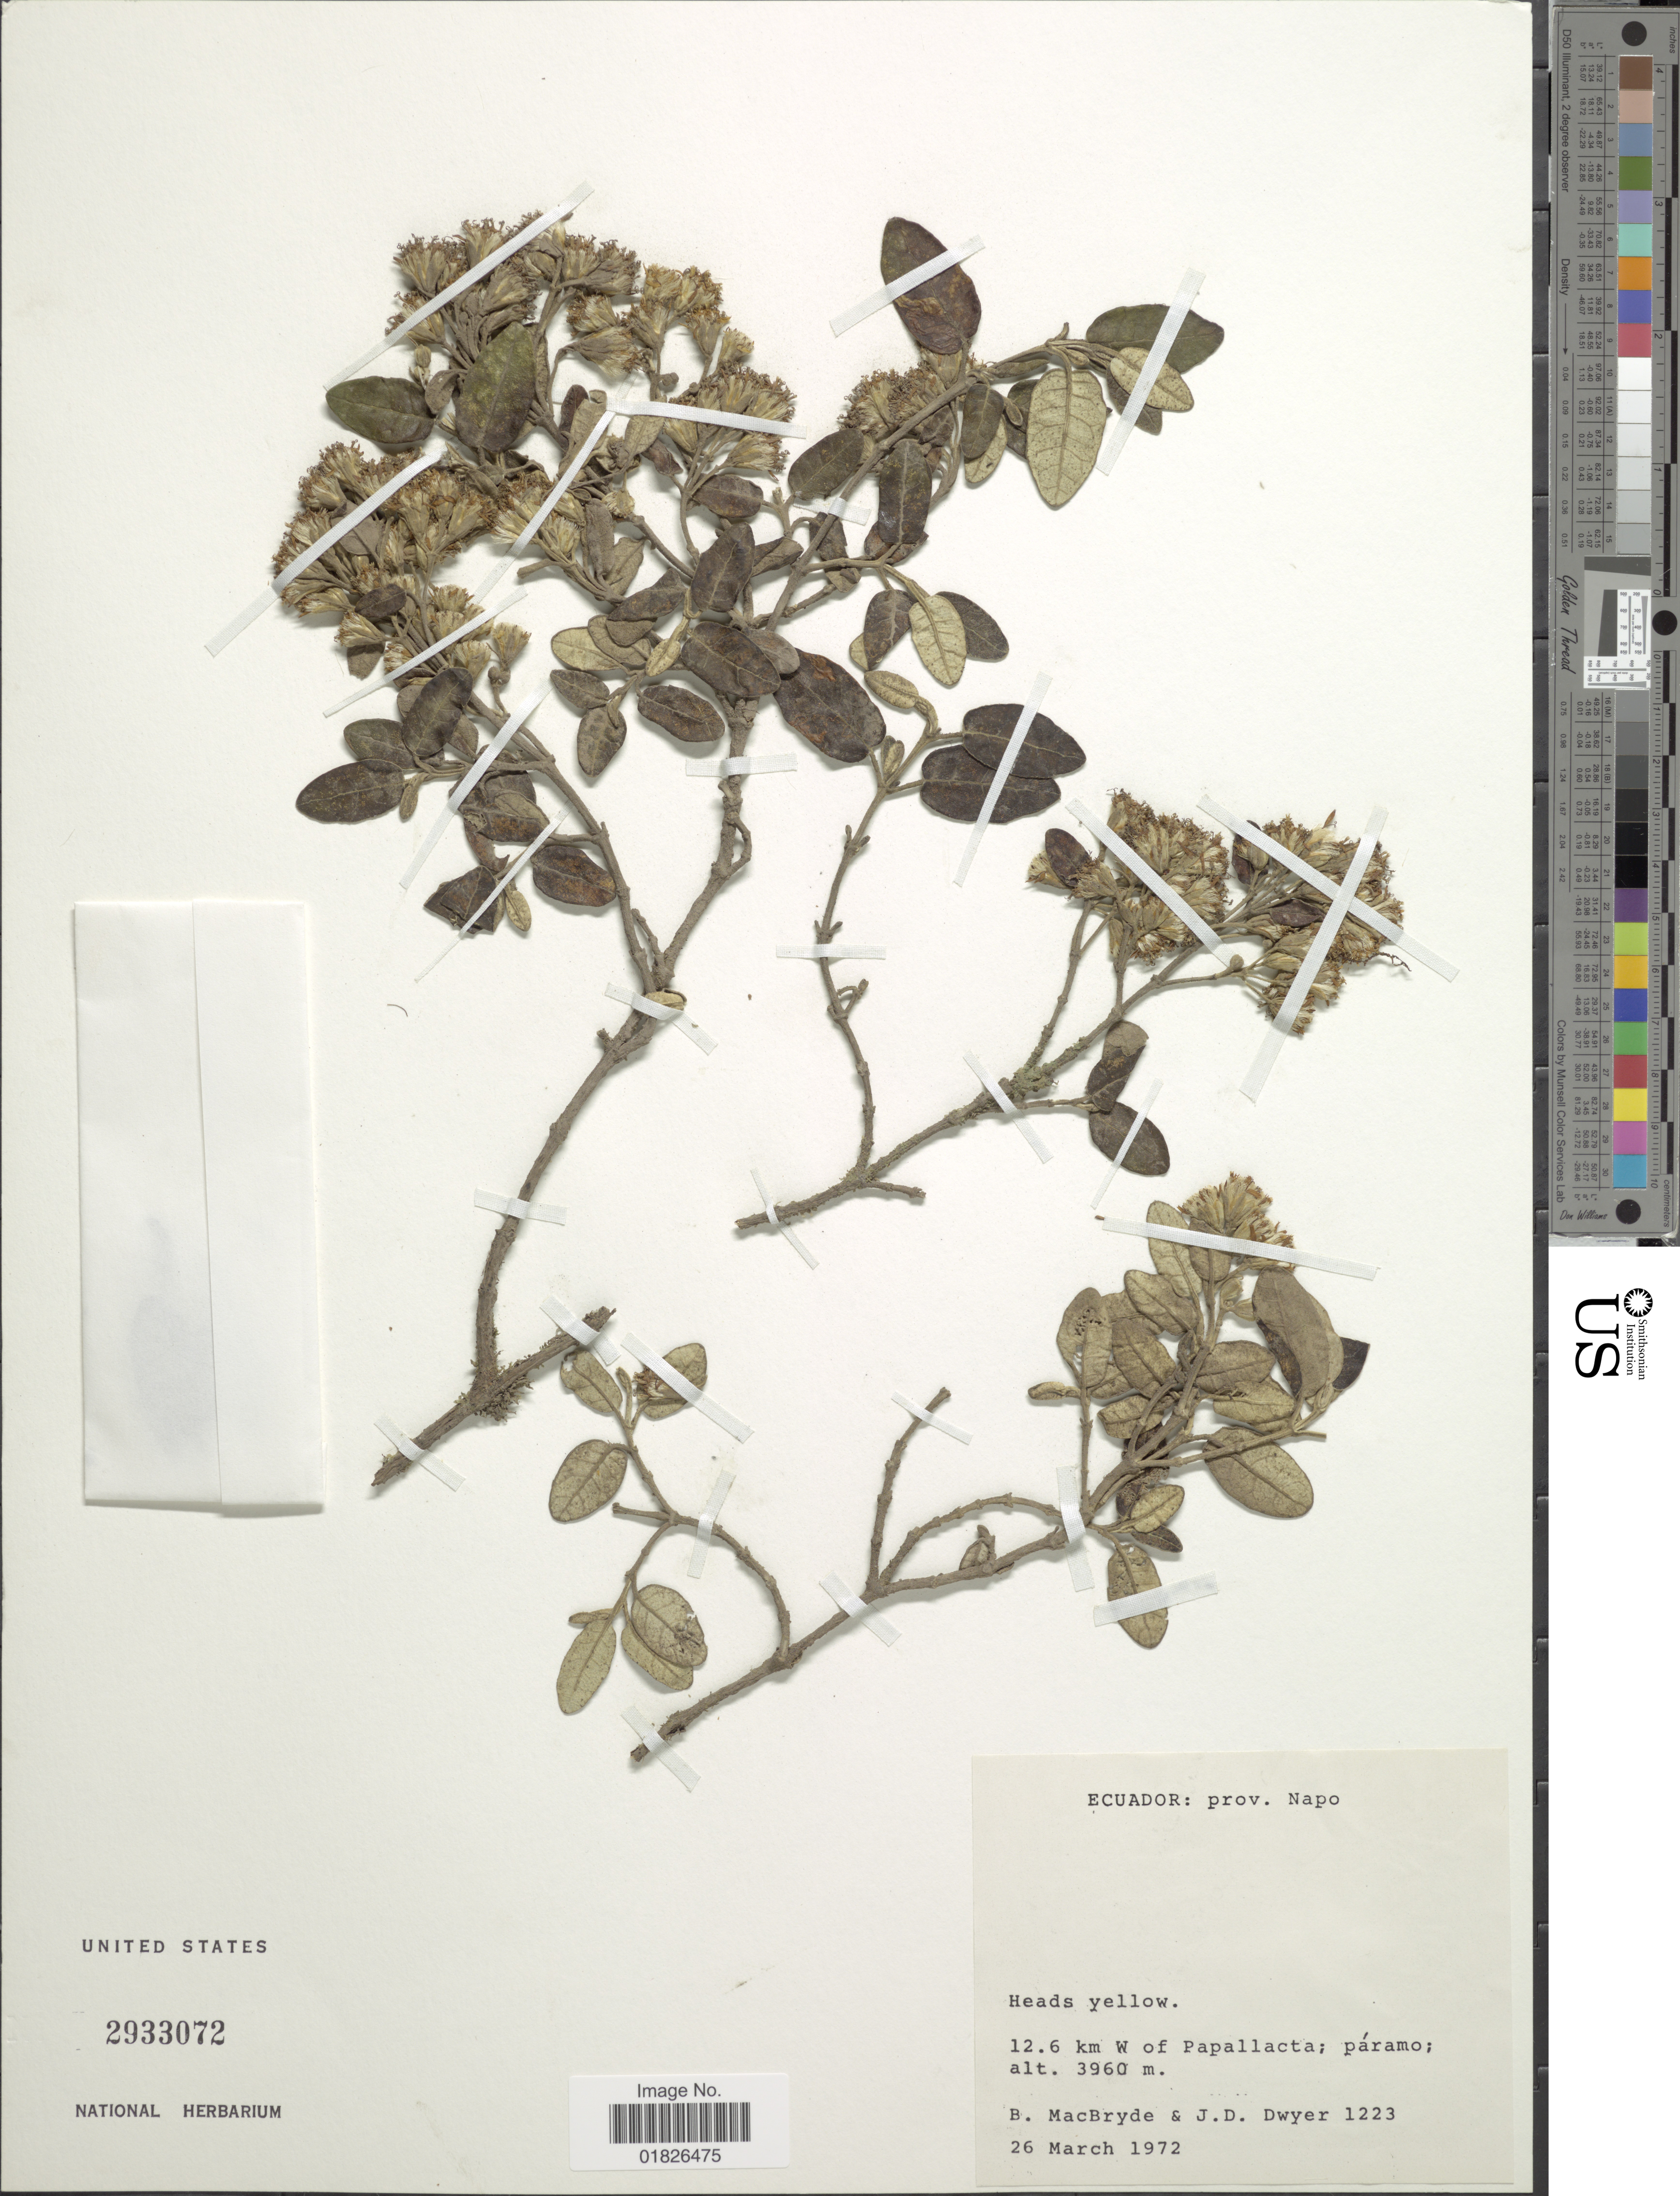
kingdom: Plantae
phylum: Tracheophyta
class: Magnoliopsida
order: Asterales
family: Asteraceae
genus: Gynoxys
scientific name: Gynoxys napoensis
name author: H. Rob.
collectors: B. MacBryde & J. D. Dwyer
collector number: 1223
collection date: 1972-03-26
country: Ecuador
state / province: Napo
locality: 12.6 km W of Papallacta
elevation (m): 3960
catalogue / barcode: US 2933072